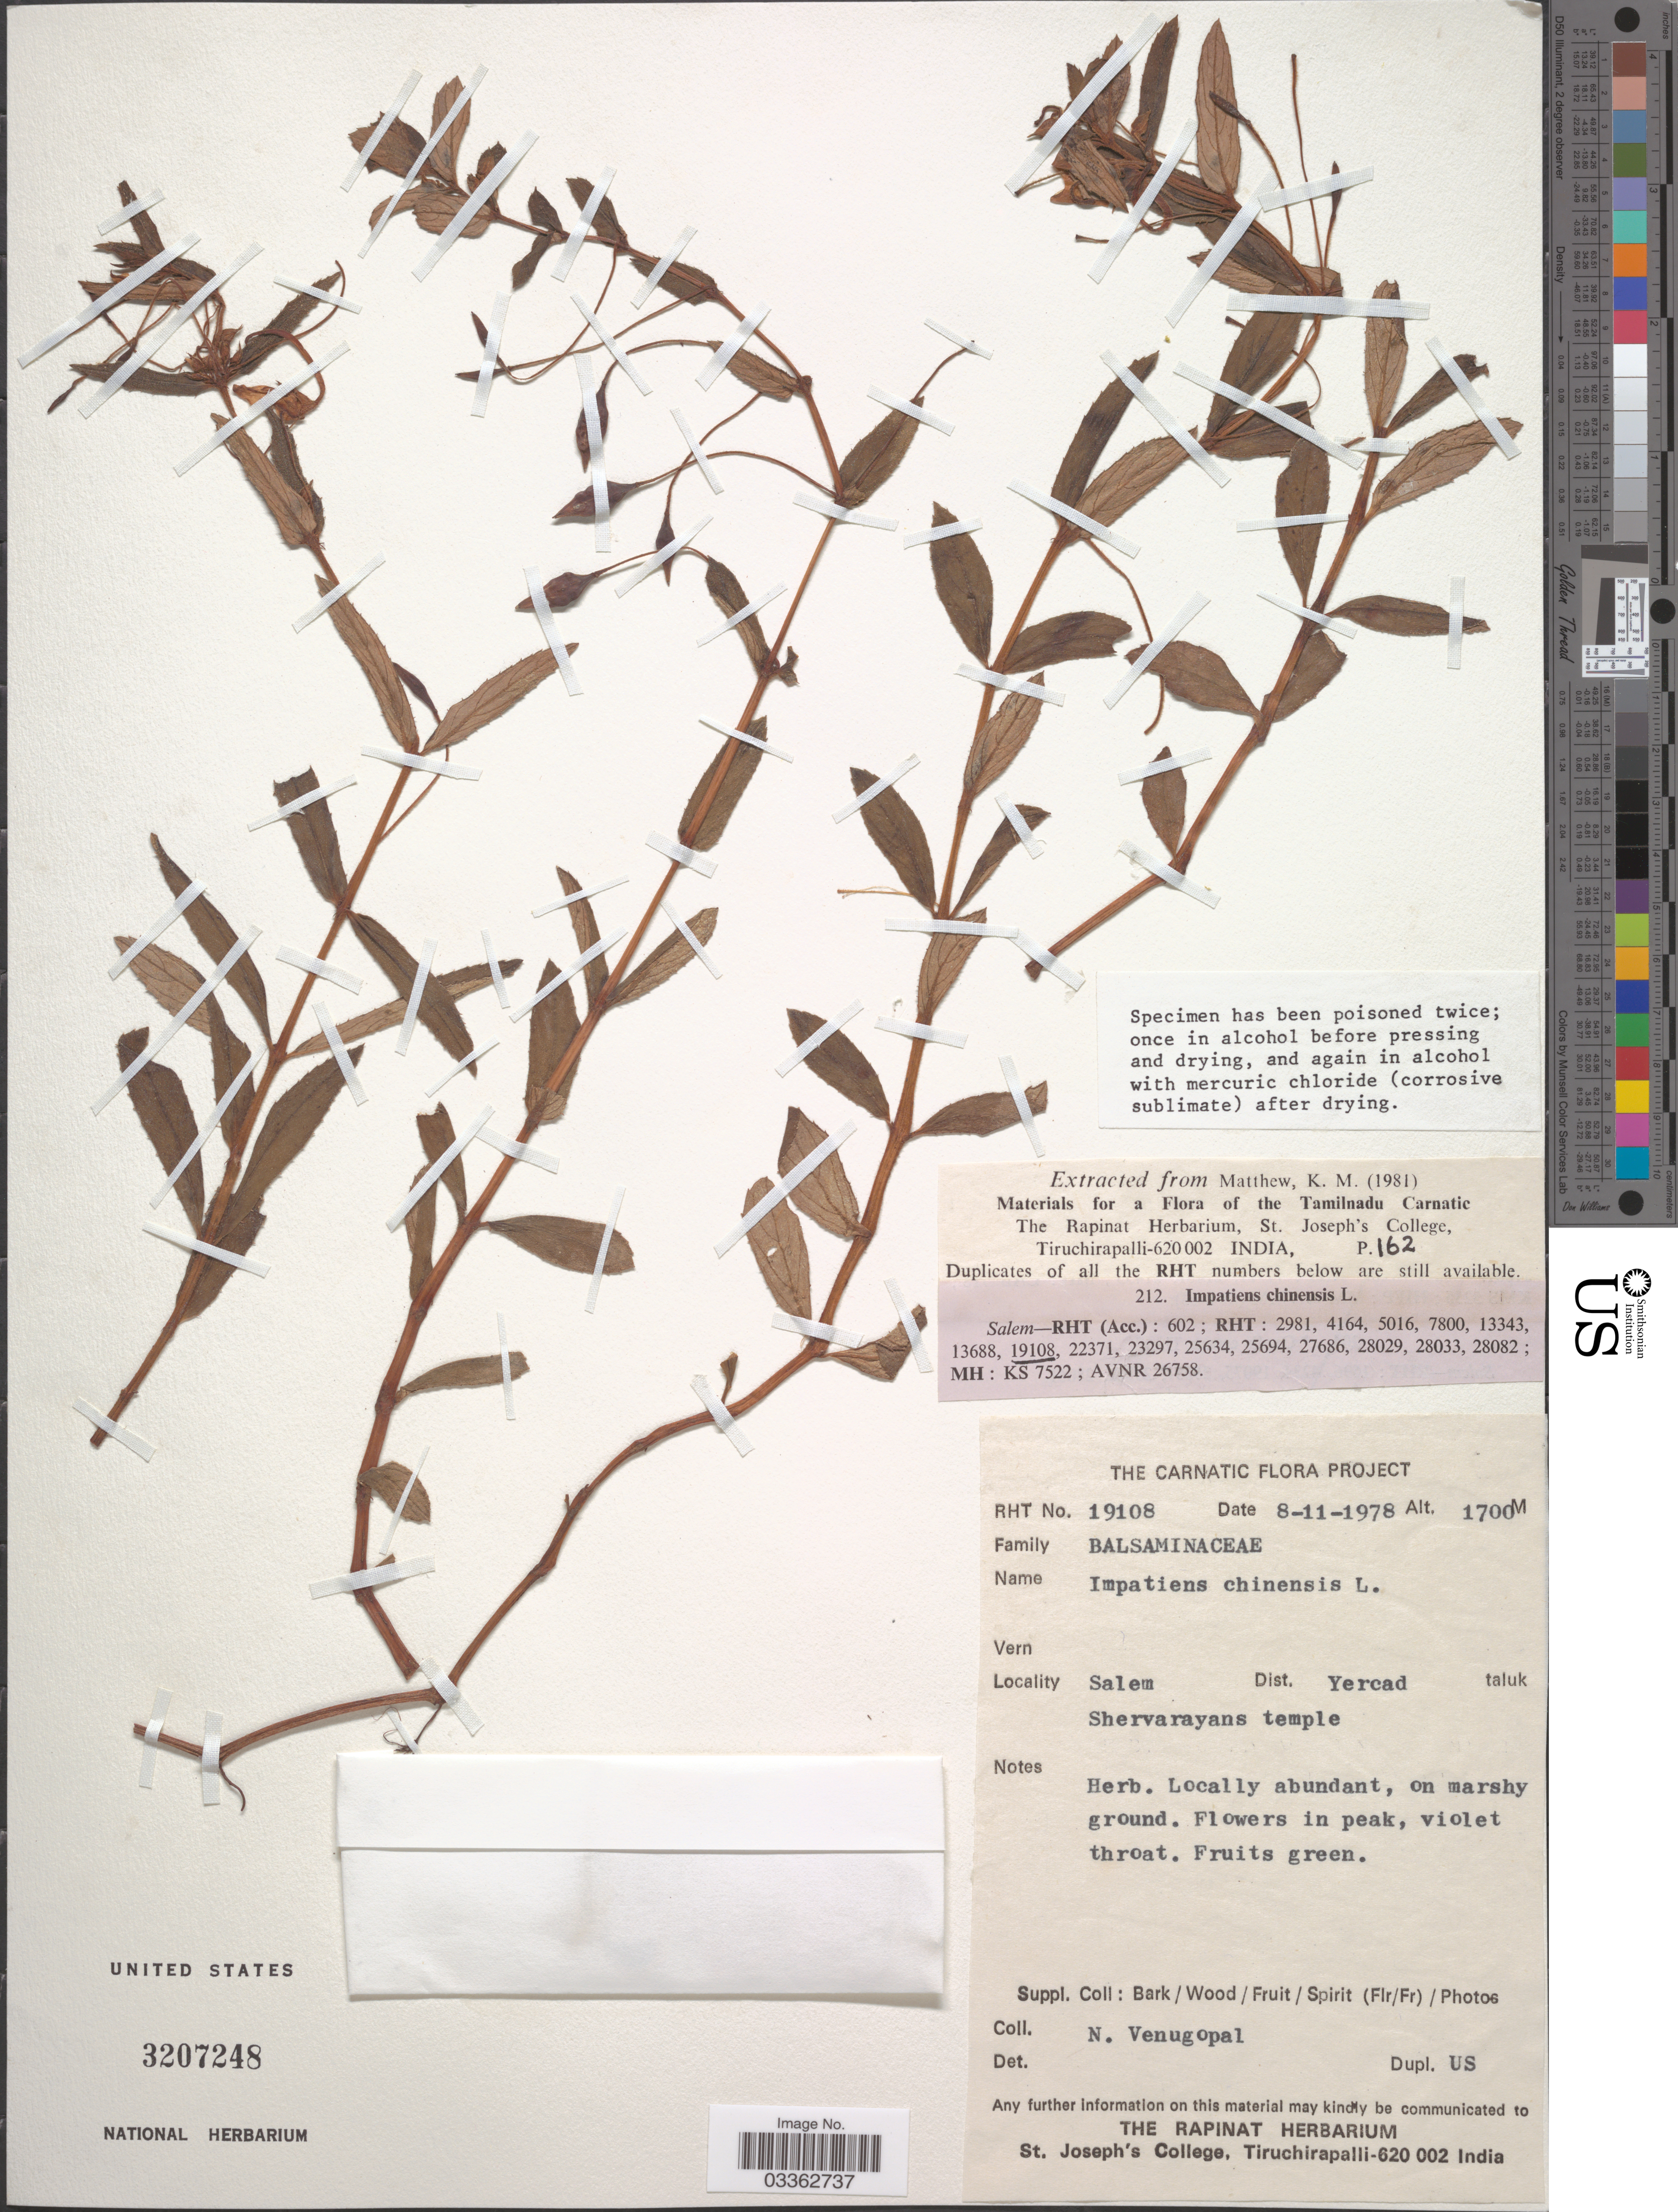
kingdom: Plantae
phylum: Tracheophyta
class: Magnoliopsida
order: Ericales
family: Balsaminaceae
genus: Impatiens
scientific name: Impatiens chinensis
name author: L.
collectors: N. Venugopal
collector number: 19108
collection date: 1978-11-08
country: India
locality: Salem Dist. Yercad taluk. Shervarayans temple.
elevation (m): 1700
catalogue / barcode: US 3207248